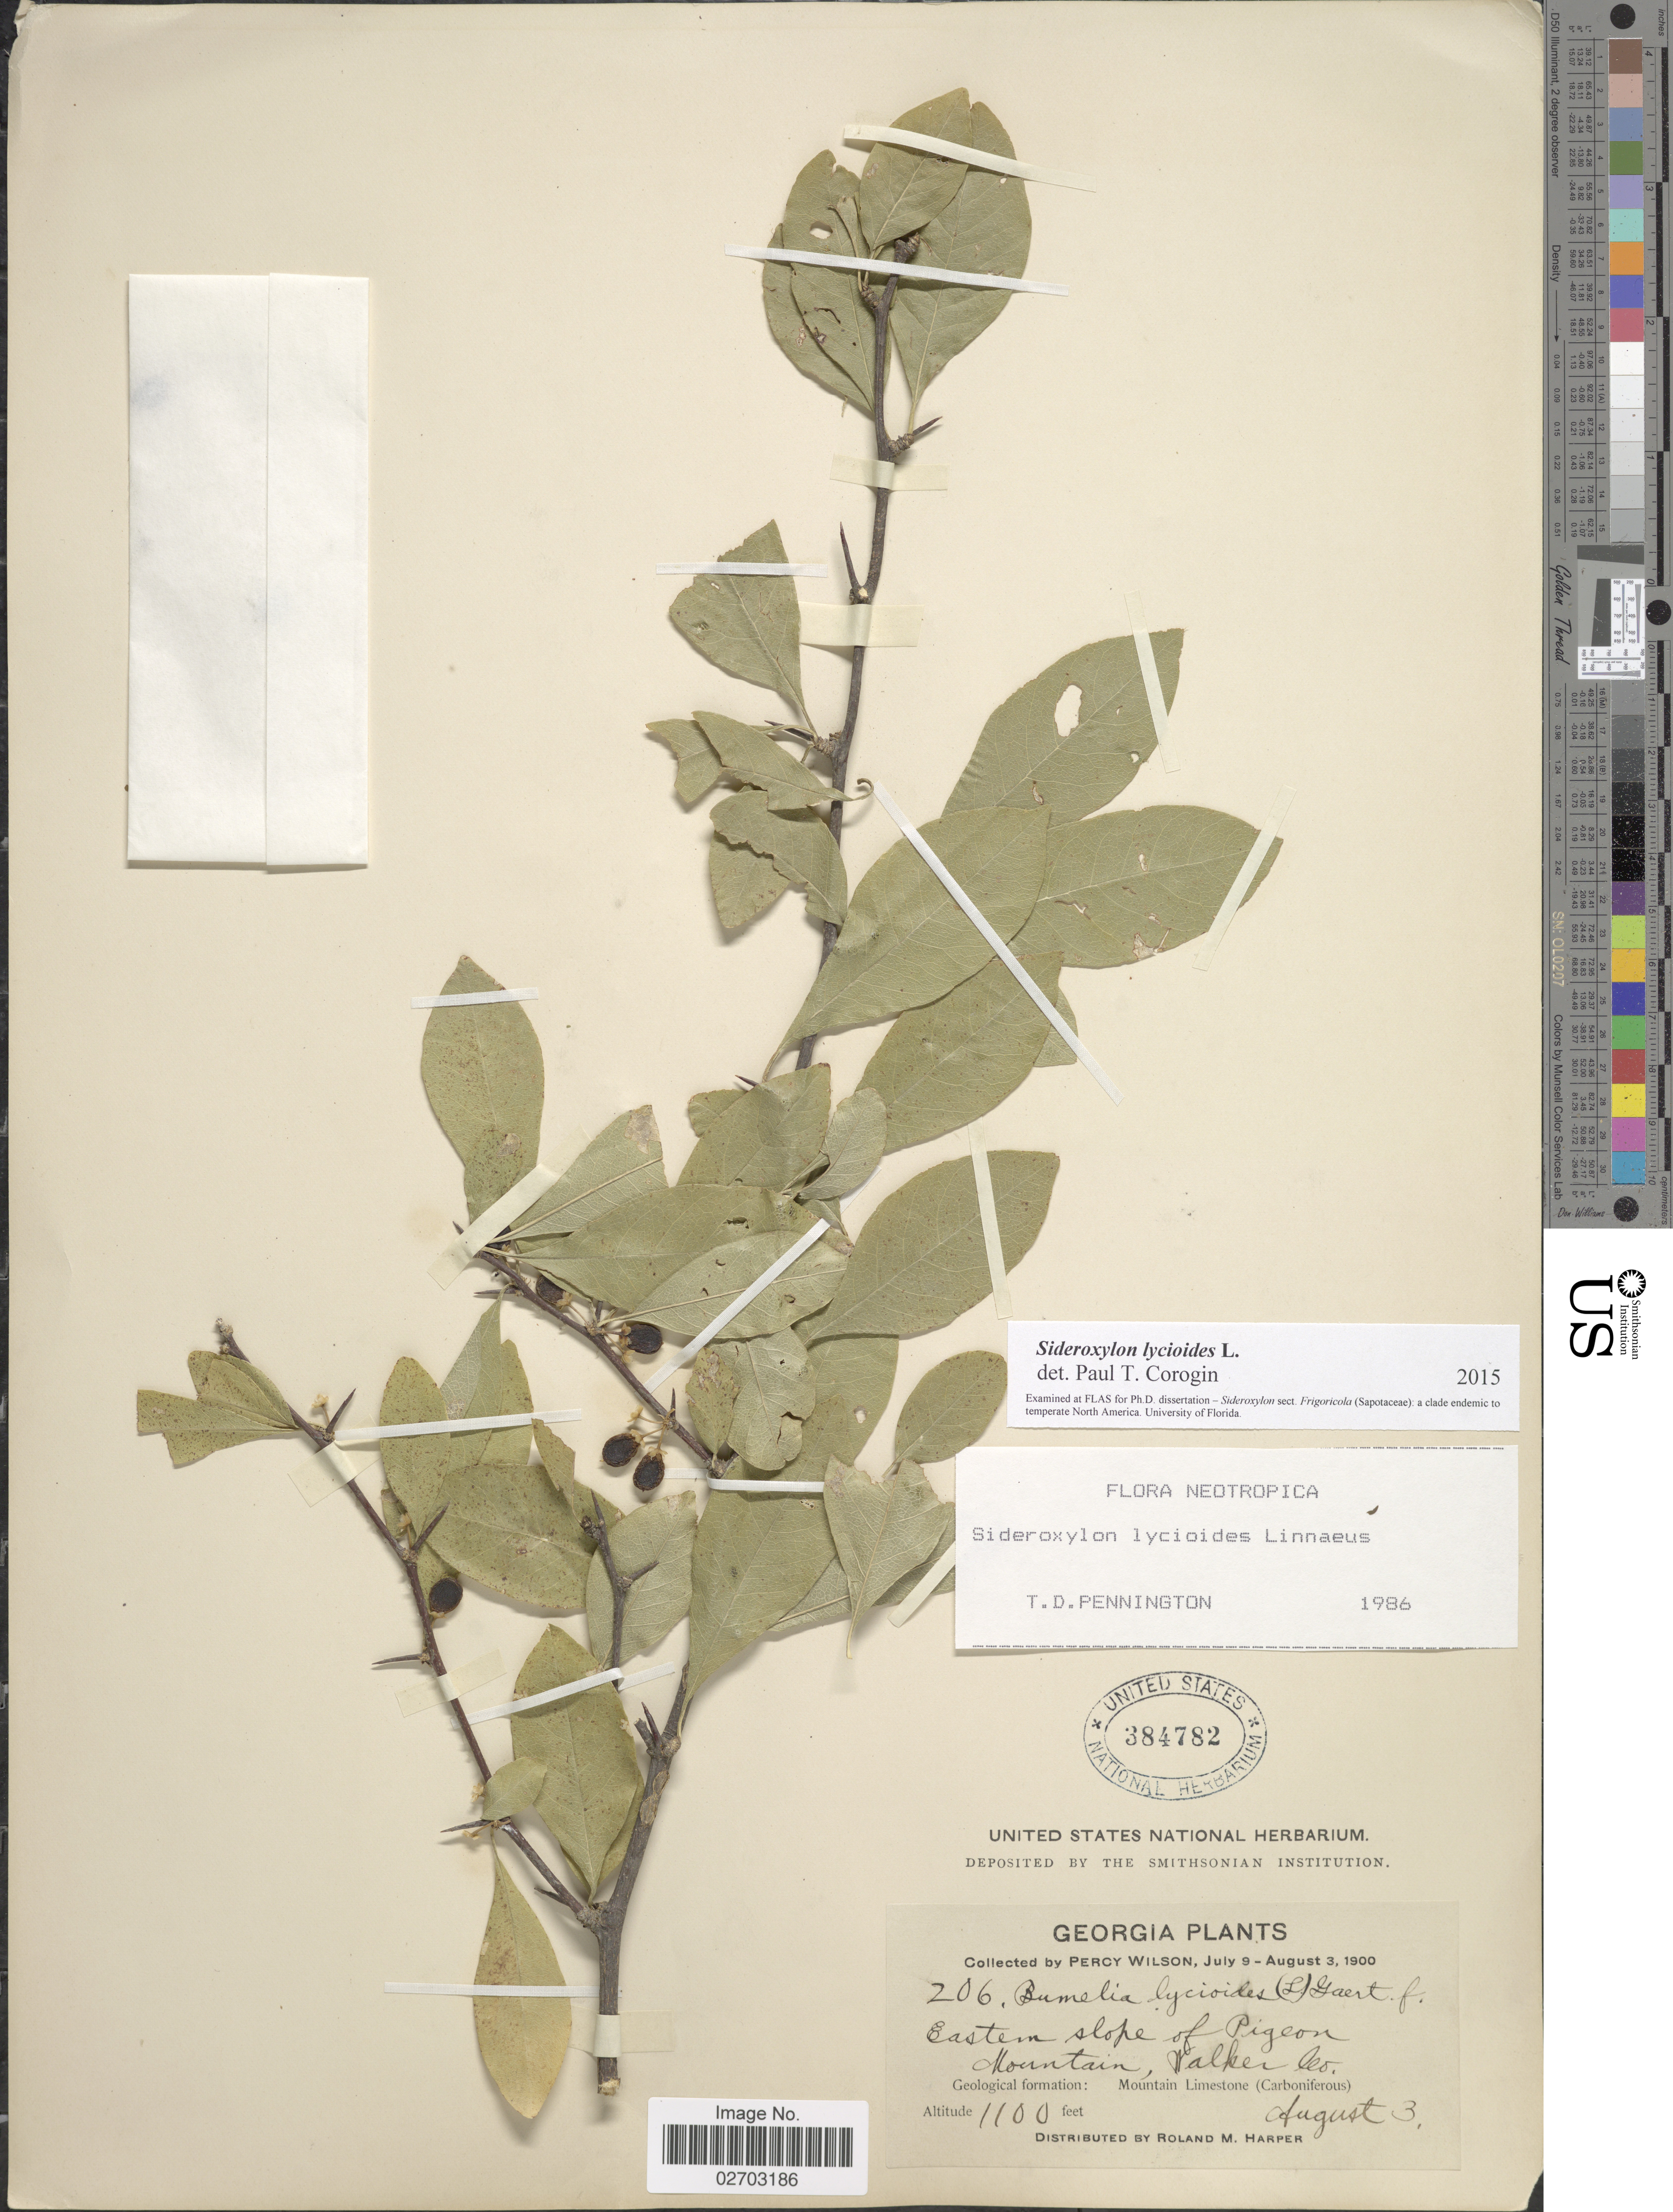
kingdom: Plantae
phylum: Tracheophyta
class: Magnoliopsida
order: Ericales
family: Sapotaceae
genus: Sideroxylon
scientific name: Sideroxylon lycioides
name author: L.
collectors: P. Wilson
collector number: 206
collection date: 1900-08-03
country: United States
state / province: Georgia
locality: Eastern slope of Pigeon Mountain, Walker Co.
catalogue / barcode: US 384782